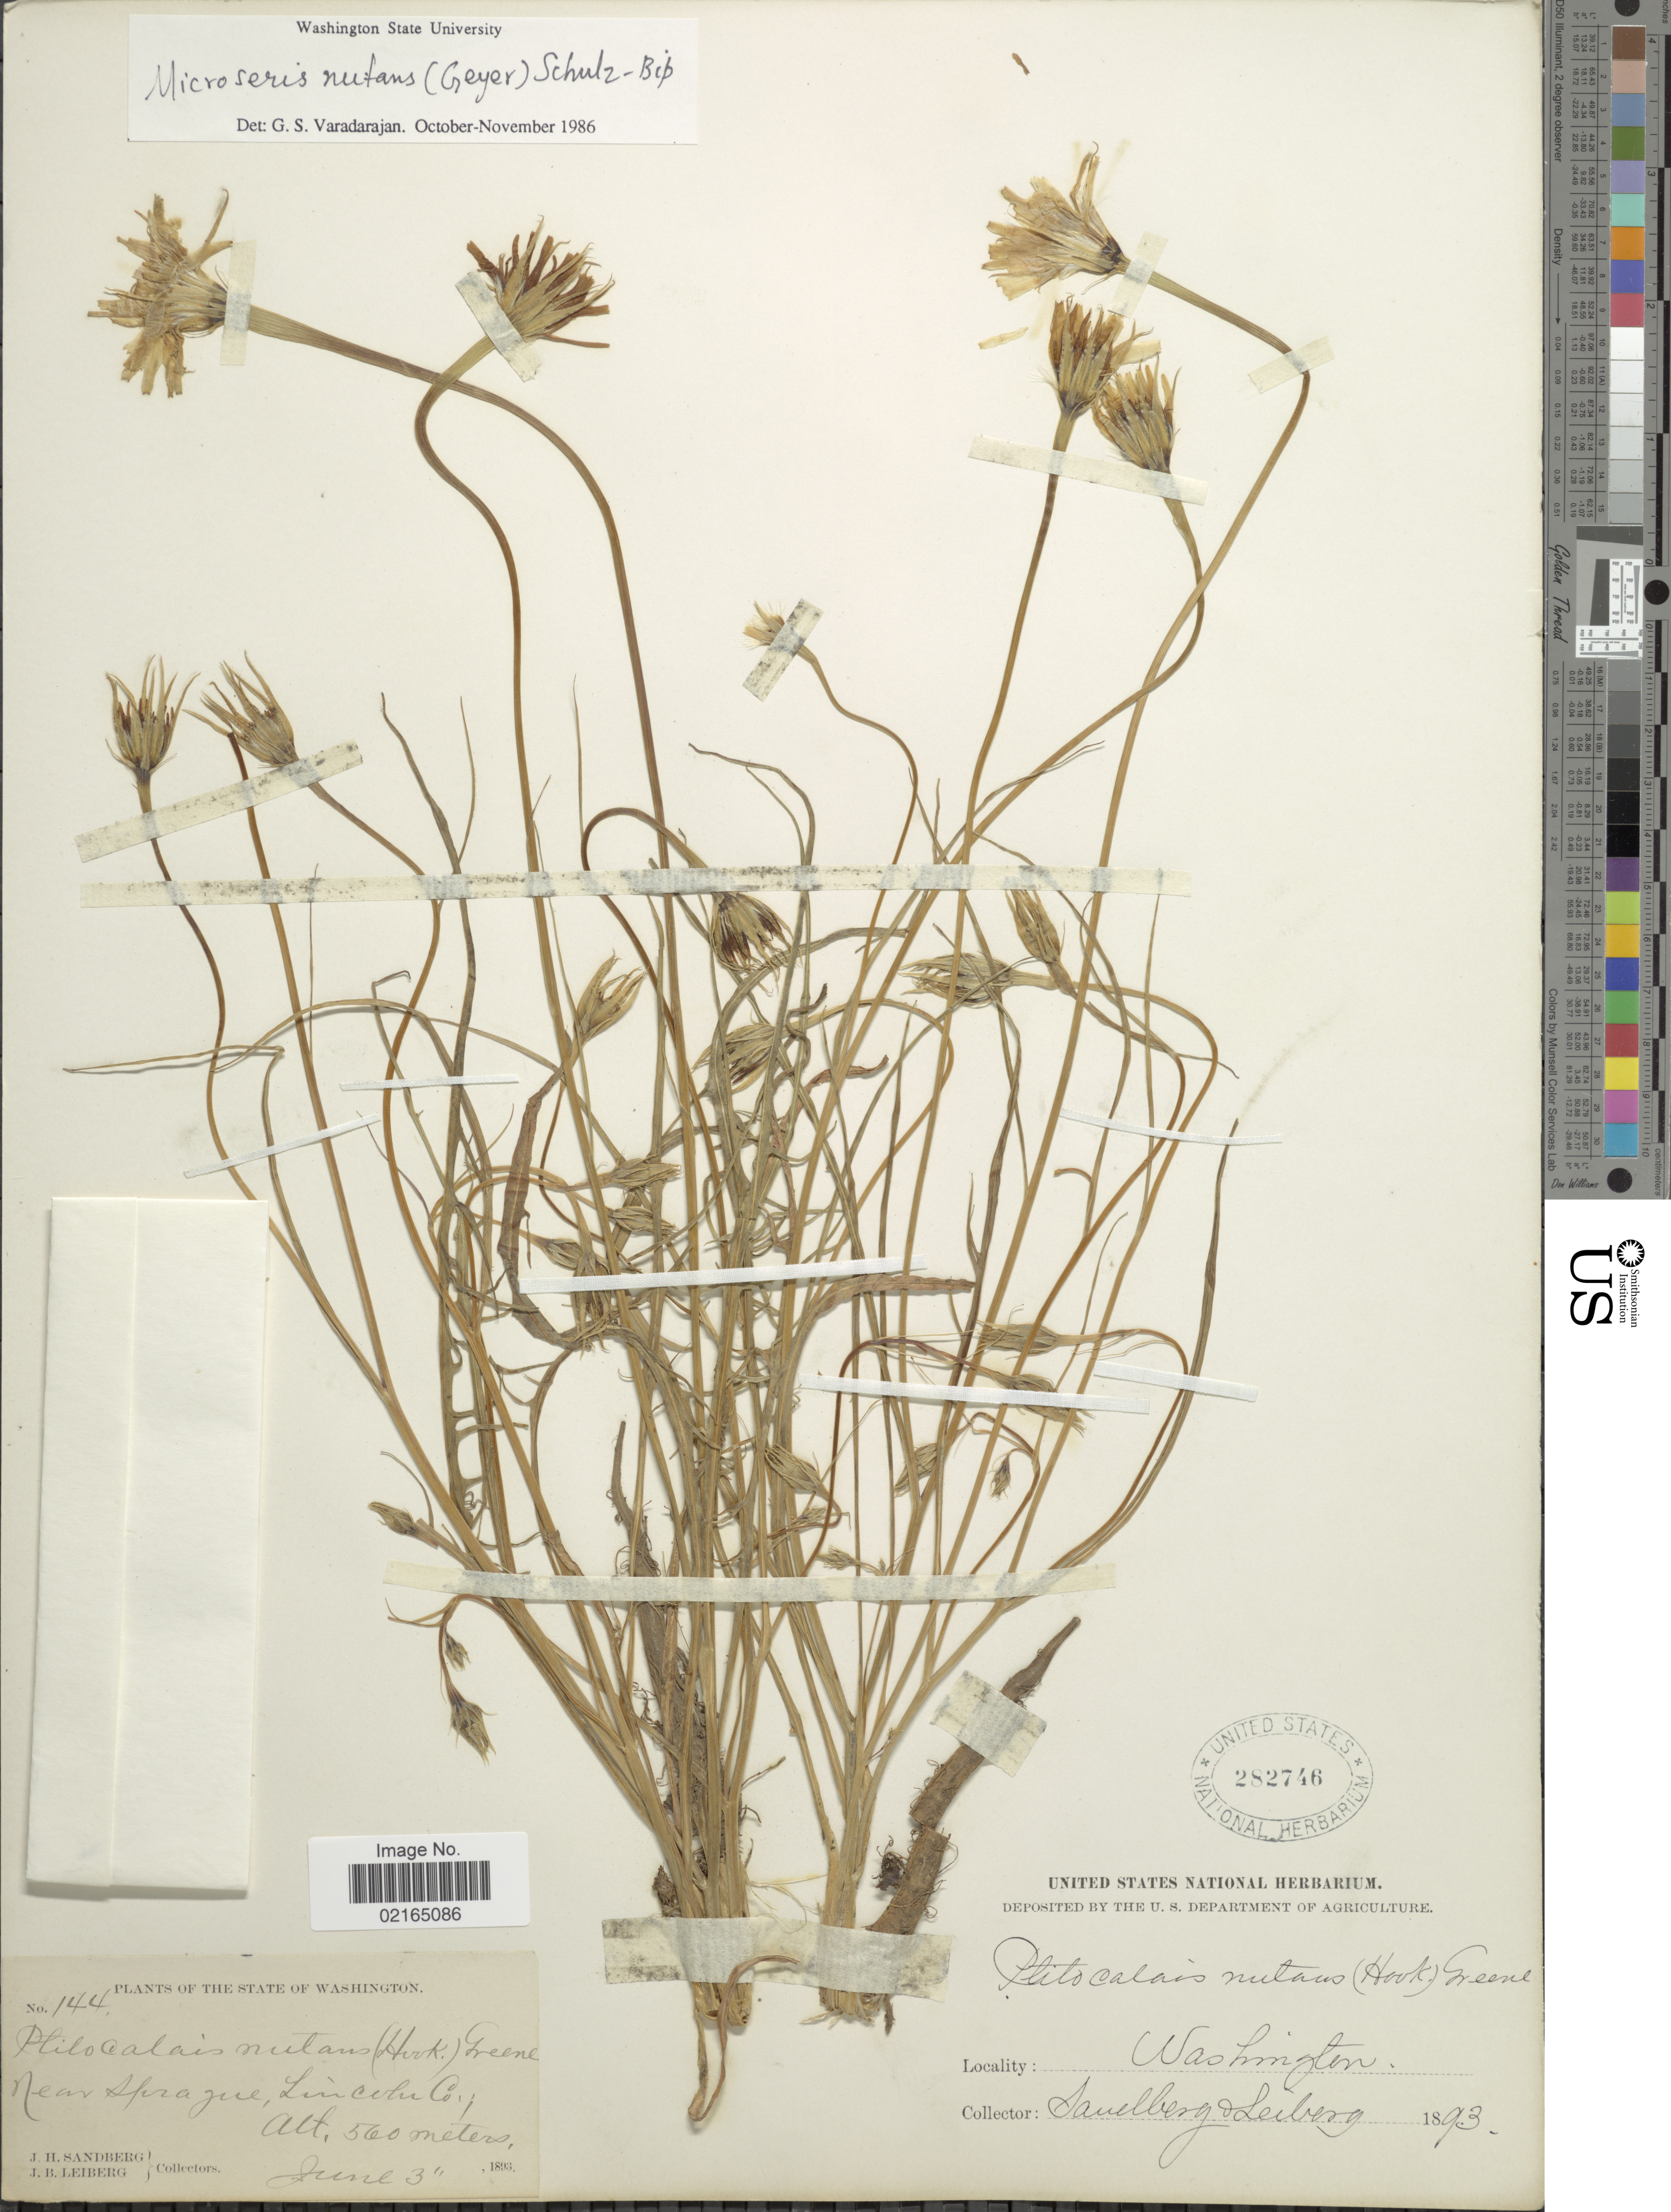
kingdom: Plantae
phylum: Tracheophyta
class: Magnoliopsida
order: Asterales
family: Asteraceae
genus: Microseris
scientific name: Microseris nutans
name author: (Hook.) Sch. Bip.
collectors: J. H. Sandberg & J. B. Leiberg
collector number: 144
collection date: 1893-06-03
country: United States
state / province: Washington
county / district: Lincoln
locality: Near Sprague, Lincoln Co.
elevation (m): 560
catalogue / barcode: US 282746